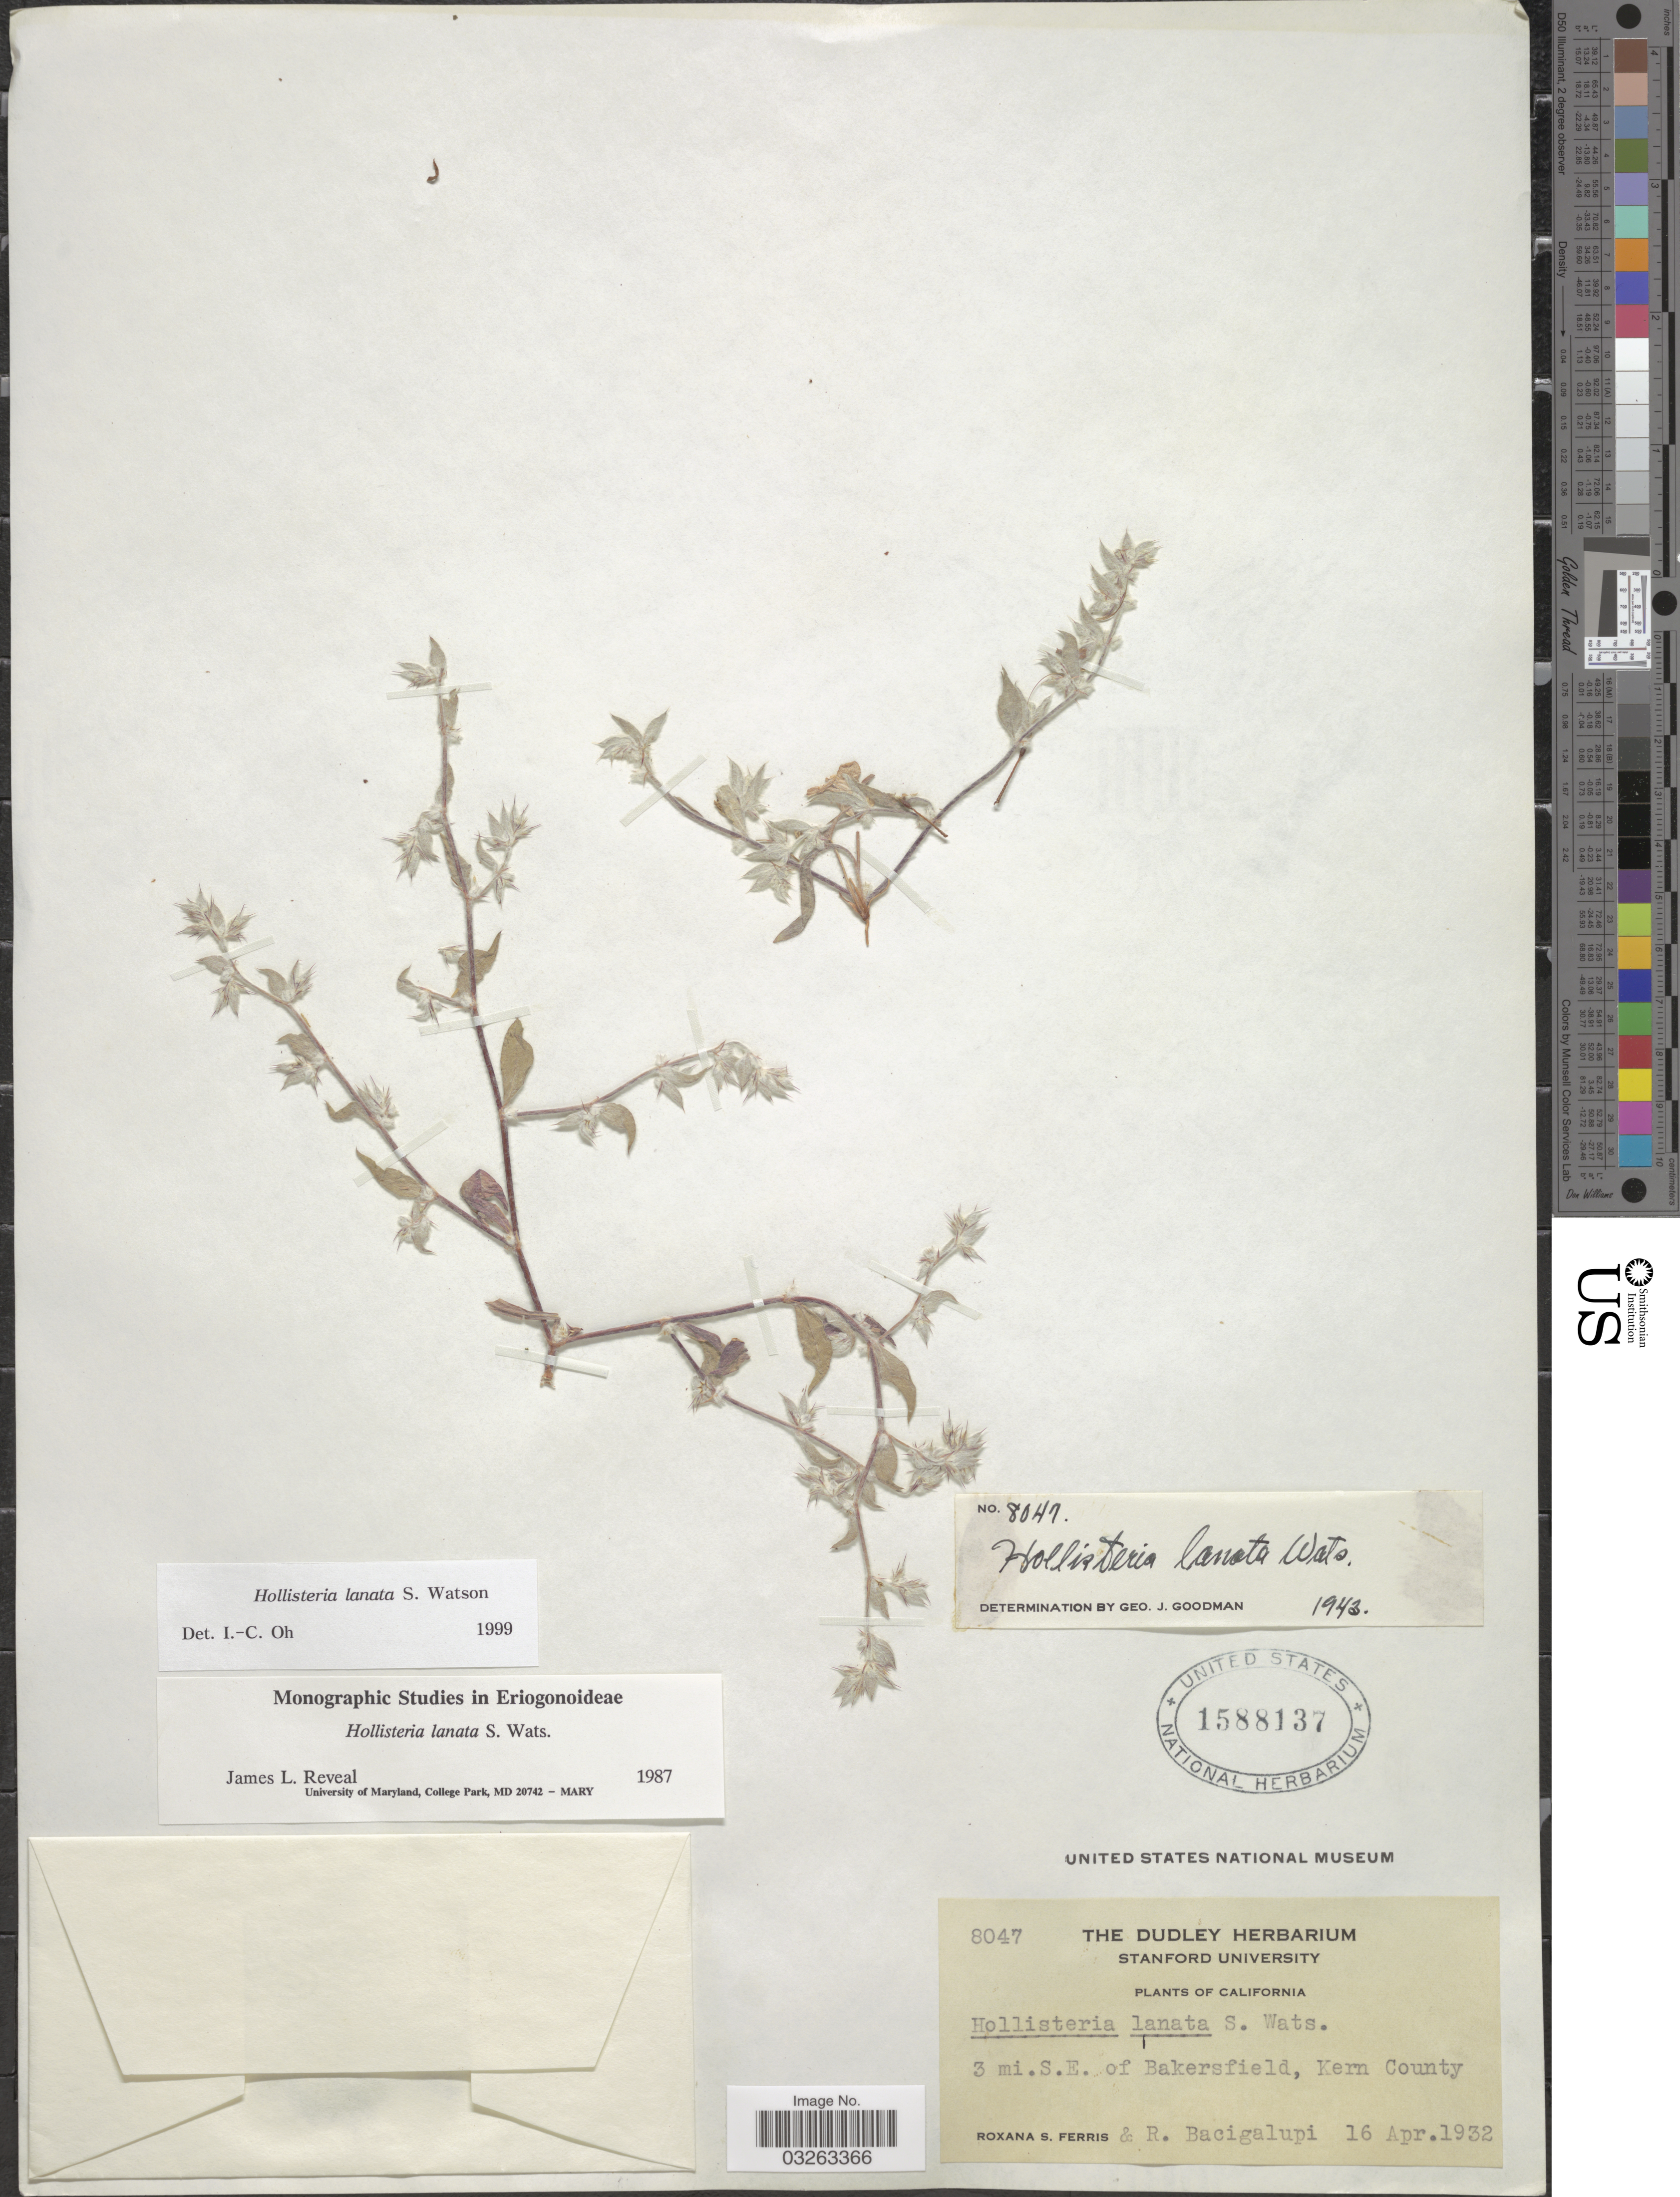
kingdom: Plantae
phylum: Tracheophyta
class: Magnoliopsida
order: Caryophyllales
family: Polygonaceae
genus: Hollisteria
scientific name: Hollisteria lanata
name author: S. Watson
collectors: R. S. Ferris & R. Bacigalupi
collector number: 8047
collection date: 1932-04-16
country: United States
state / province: California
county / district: Kern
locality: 3 mi. S. E. of Bakersfield, Kern County.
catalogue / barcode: US 1588137